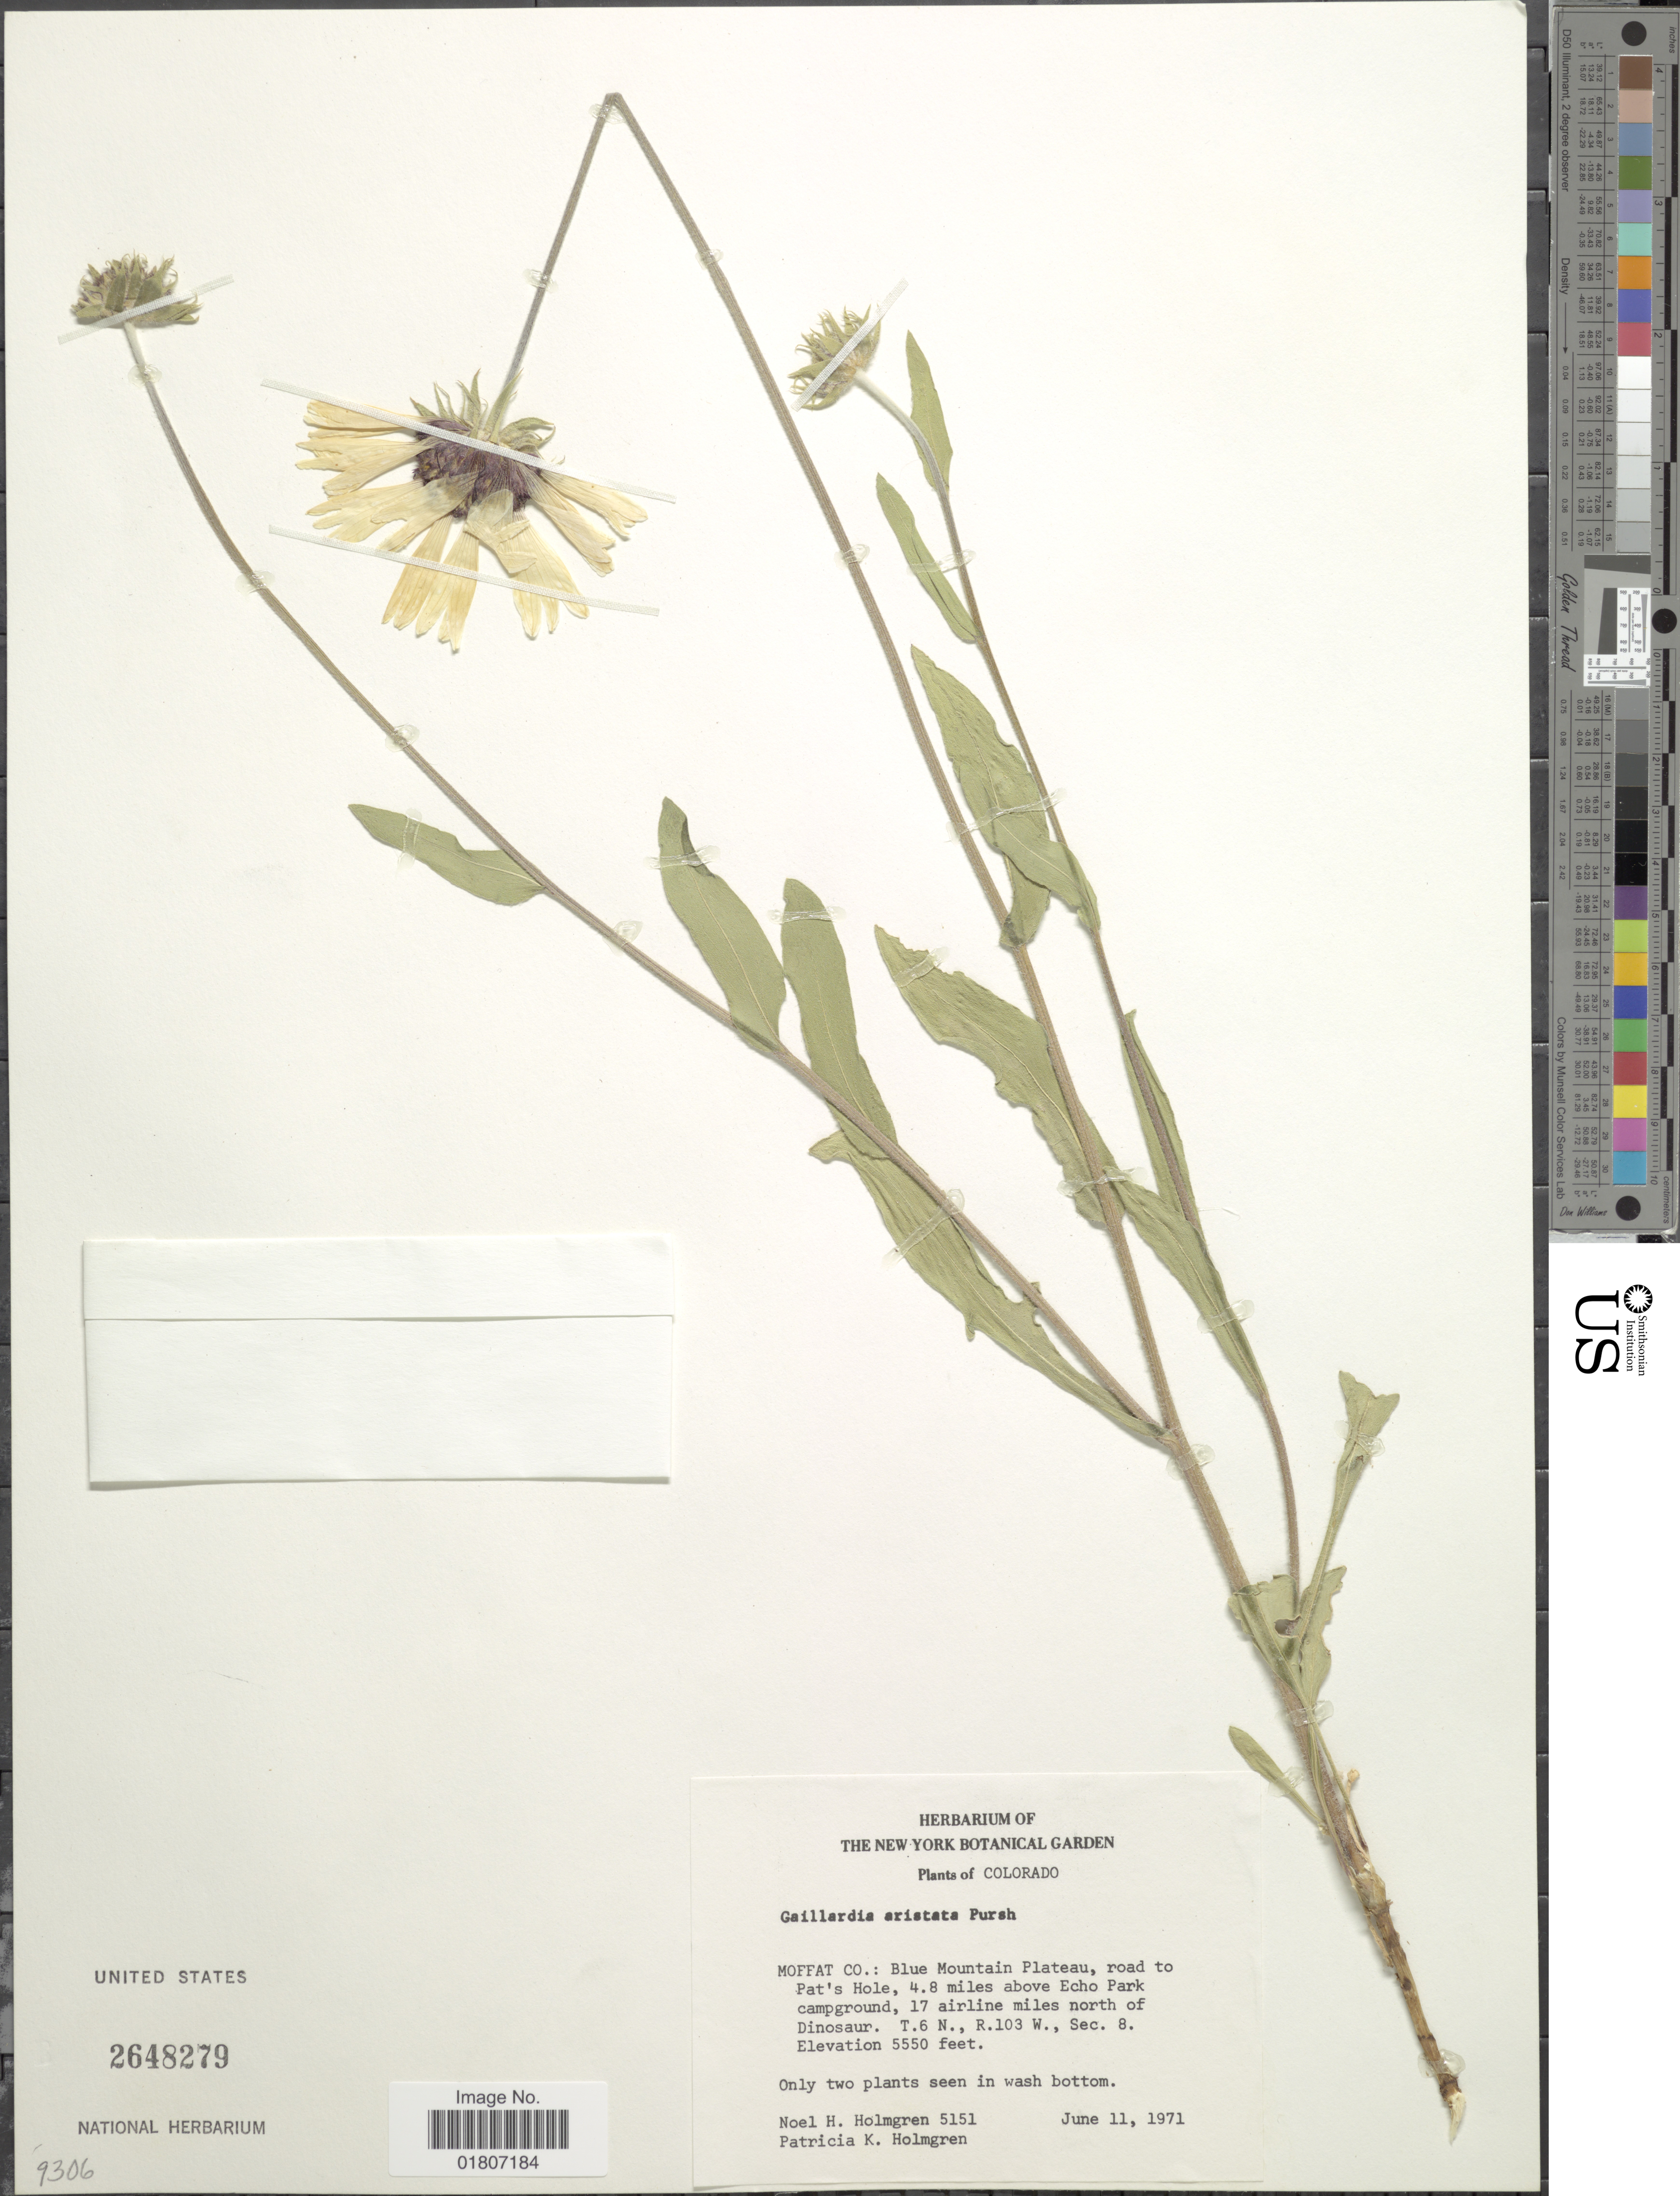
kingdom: Plantae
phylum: Tracheophyta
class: Magnoliopsida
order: Asterales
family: Asteraceae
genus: Gaillardia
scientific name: Gaillardia aristata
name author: Pursh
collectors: N. H. Holmgren & P. K. Holmgren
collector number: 5151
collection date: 1971-06-11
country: United States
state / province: Colorado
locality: Moffat Co.: Blue Mountain Plateau, road to Pat's Hole, 4.8 miles above Echo Park campground, 17 airline miles north of Dinosaur. T.6 N., R. 103 W., Sec. 8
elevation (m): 1692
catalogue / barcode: US 2648279